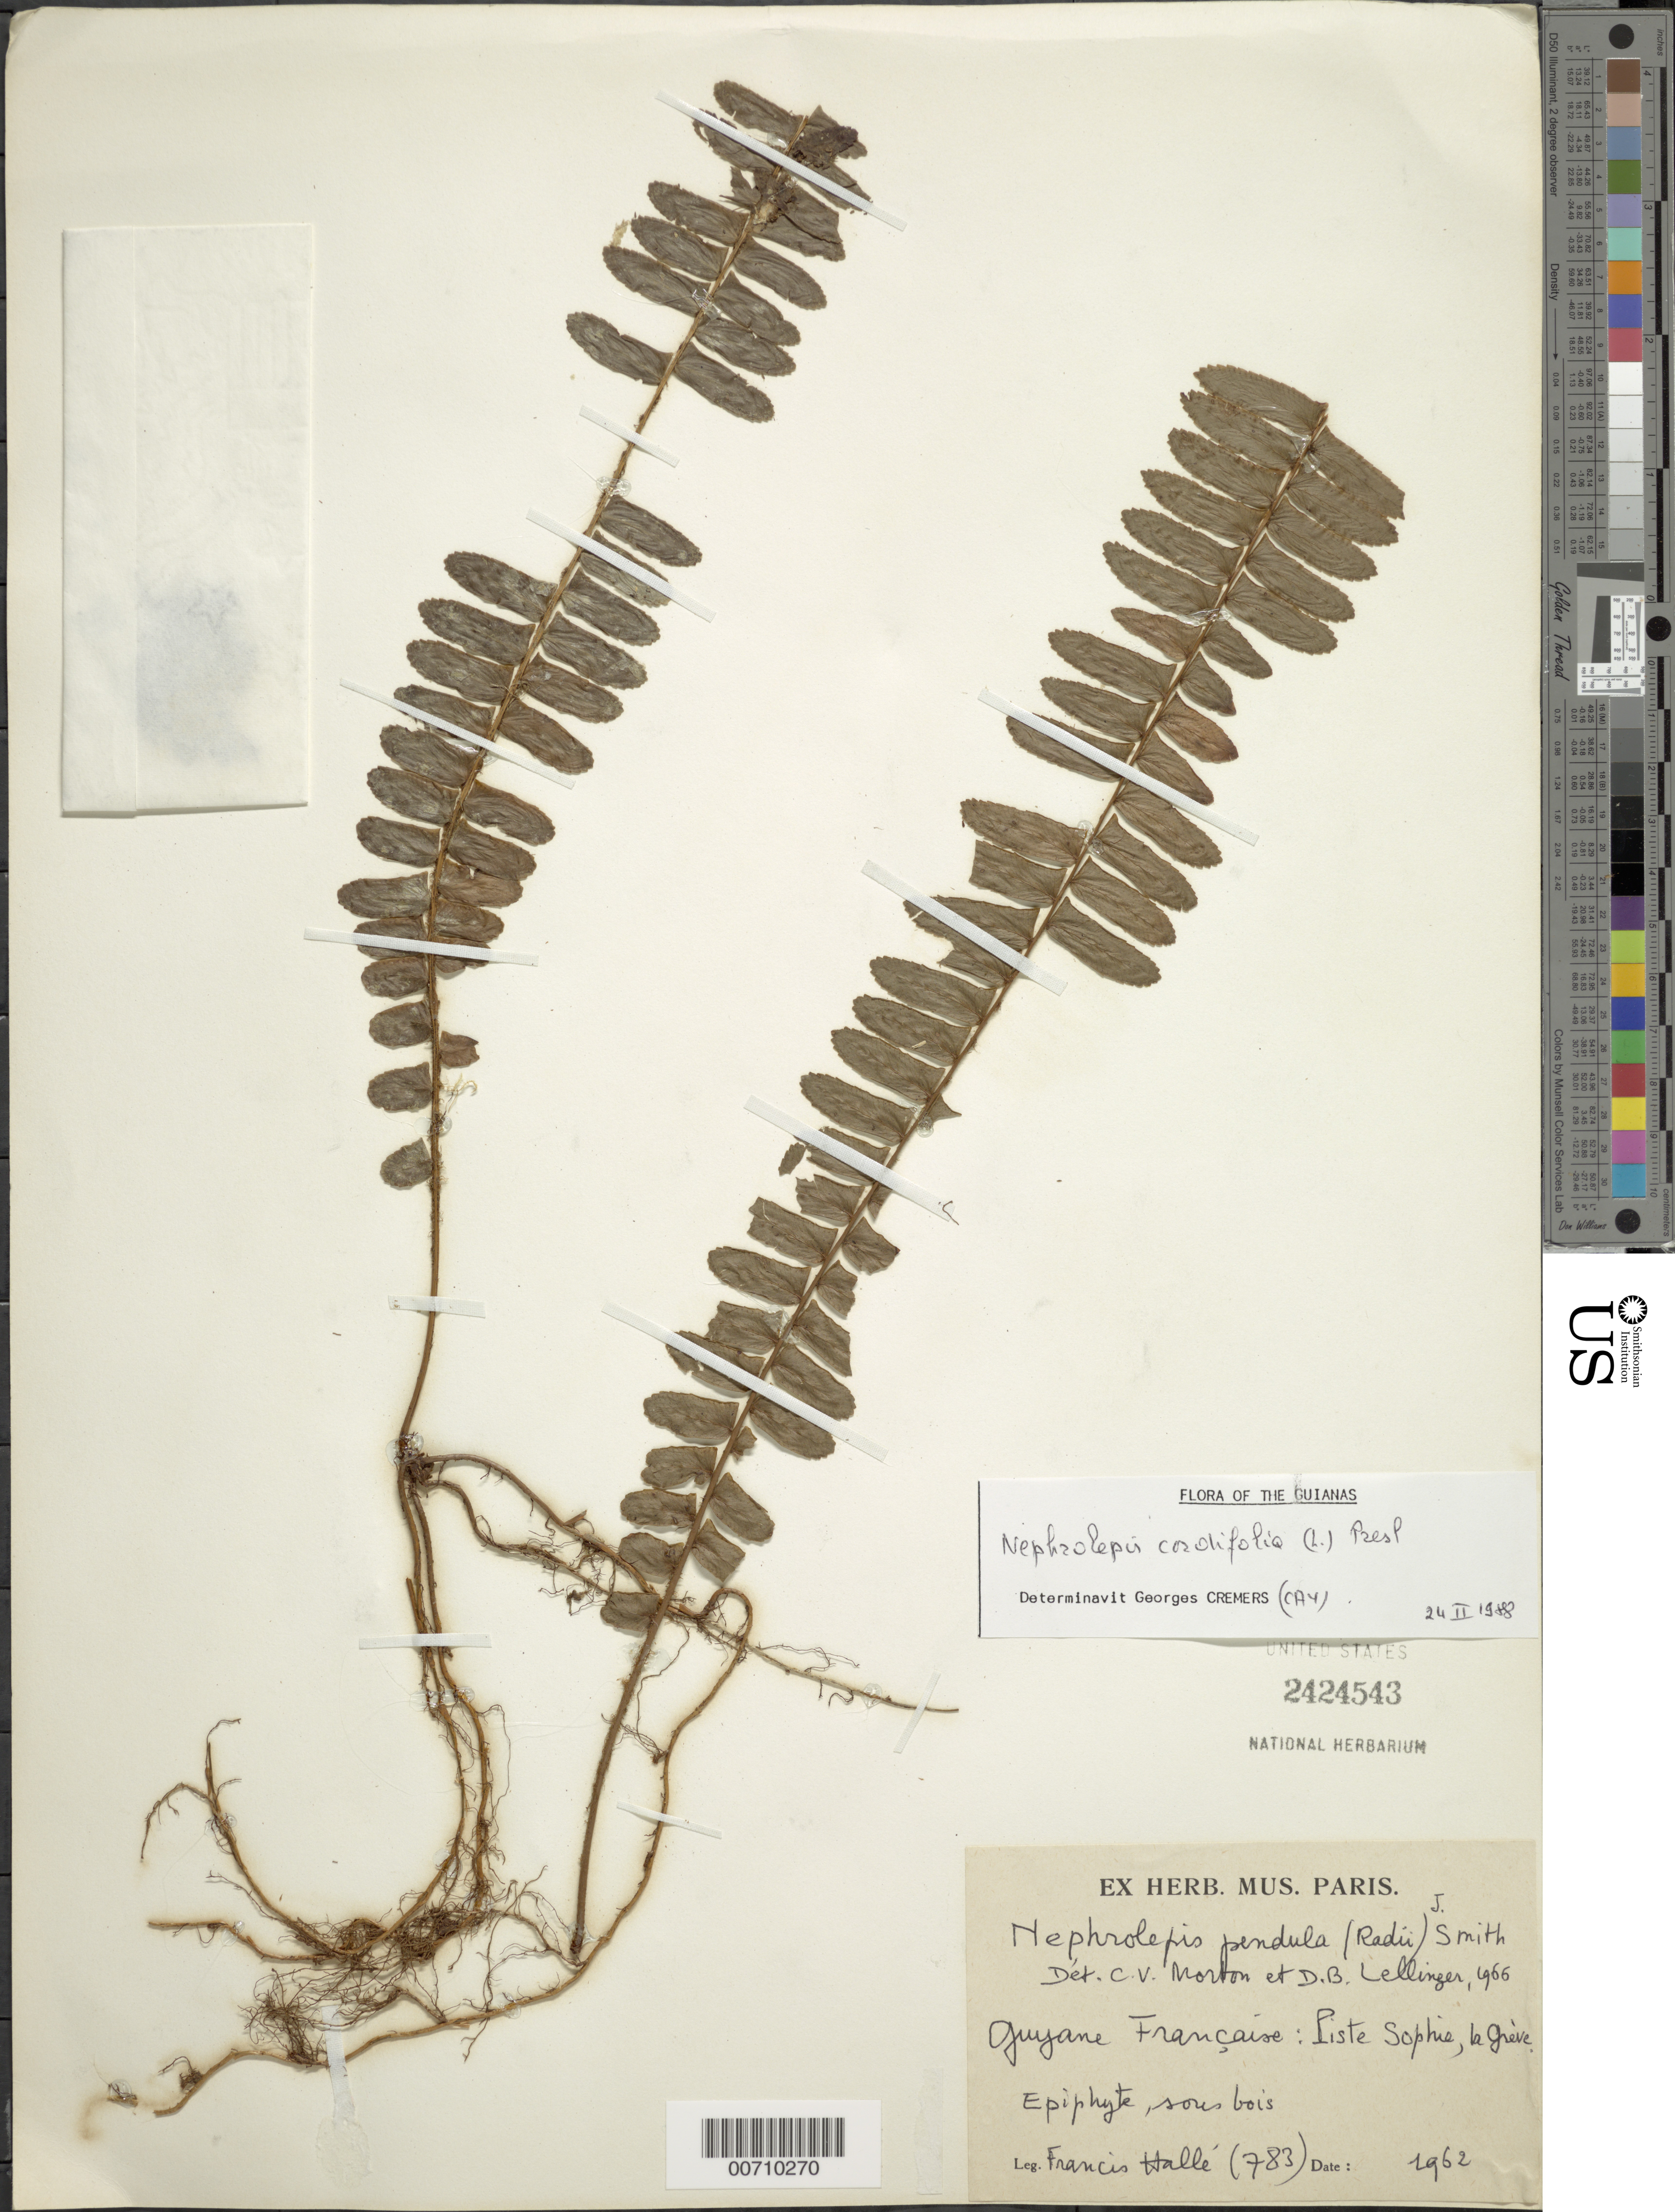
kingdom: Plantae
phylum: Tracheophyta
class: Polypodiopsida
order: Polypodiales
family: Nephrolepidaceae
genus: Nephrolepis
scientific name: Nephrolepis cordifolia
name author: (L.) C. Presl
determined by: Cremers, Georges A.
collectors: F. Hallé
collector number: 783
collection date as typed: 6-Sep-62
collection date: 1962-09-06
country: French Guiana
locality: Piste Sophie - La Grêve, Bassin de la Mana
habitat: Sous bois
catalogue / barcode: US 2424543